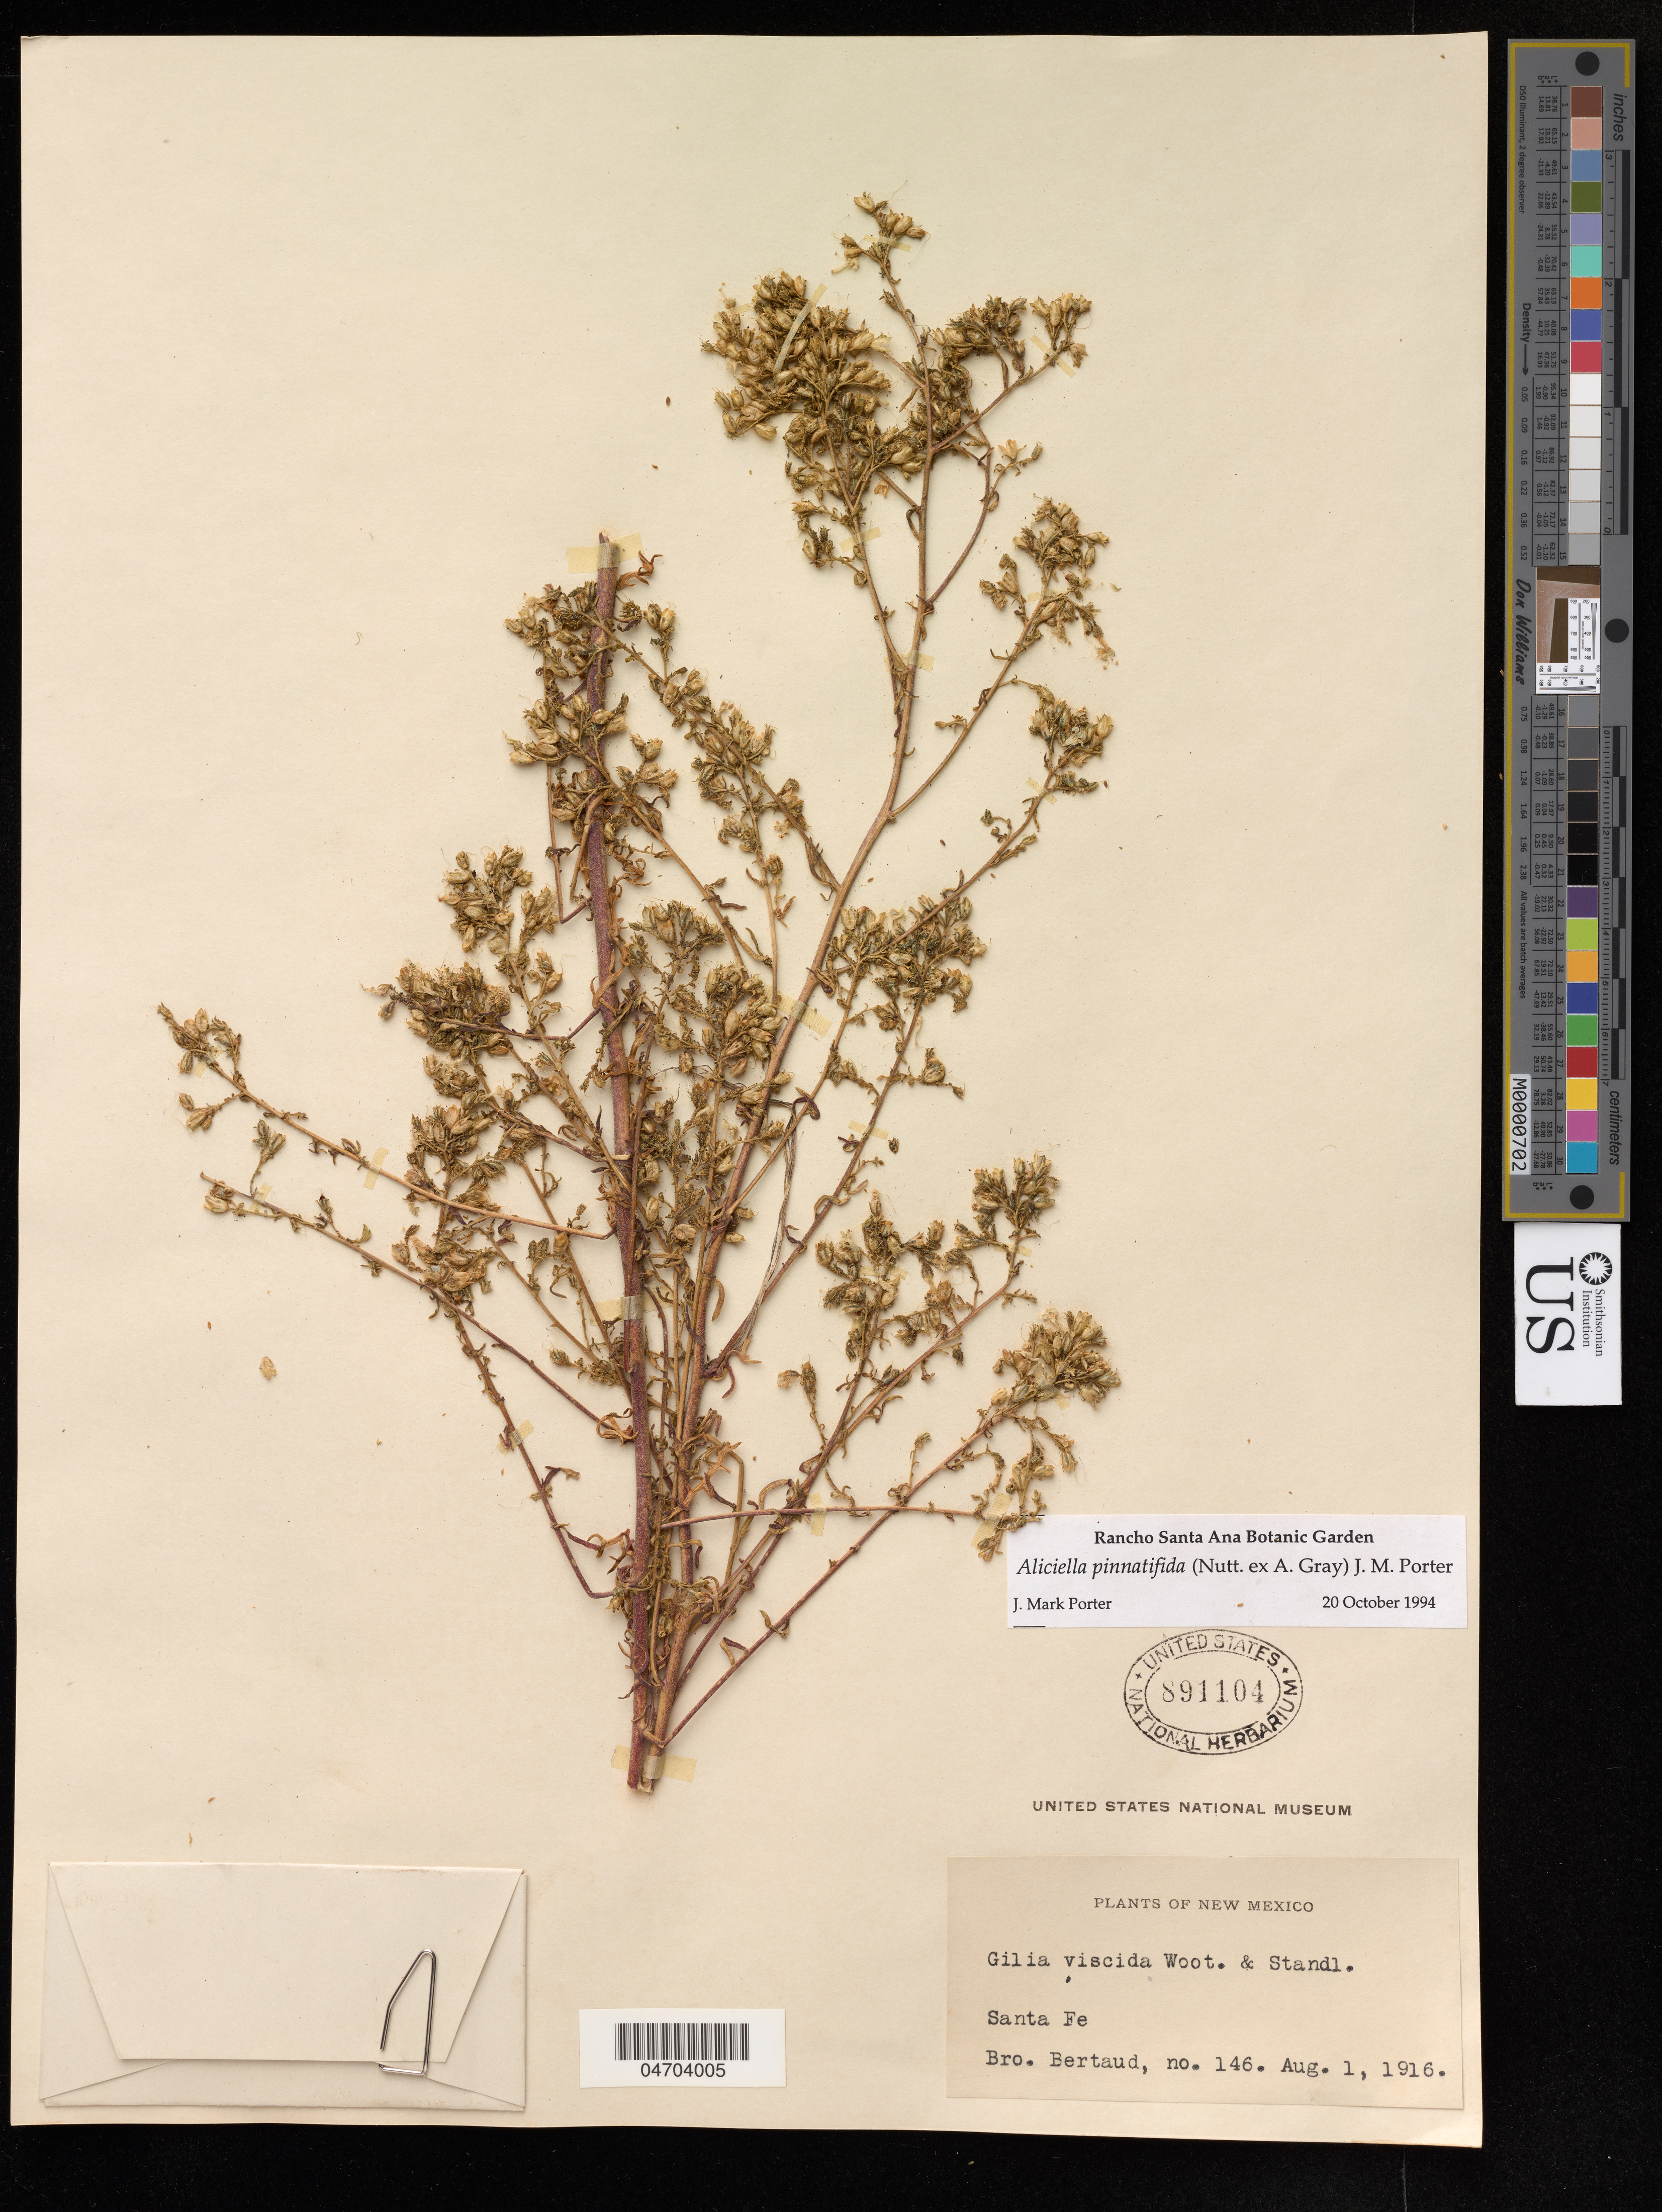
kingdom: Plantae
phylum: Tracheophyta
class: Magnoliopsida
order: Ericales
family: Polemoniaceae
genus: Aliciella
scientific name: Aliciella pinnatifida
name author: (Nutt. ex A. Gray) J.M. Porter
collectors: Bro. Bertaud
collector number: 146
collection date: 1916-08-01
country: Mexico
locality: Santa Fe.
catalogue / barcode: US 891104